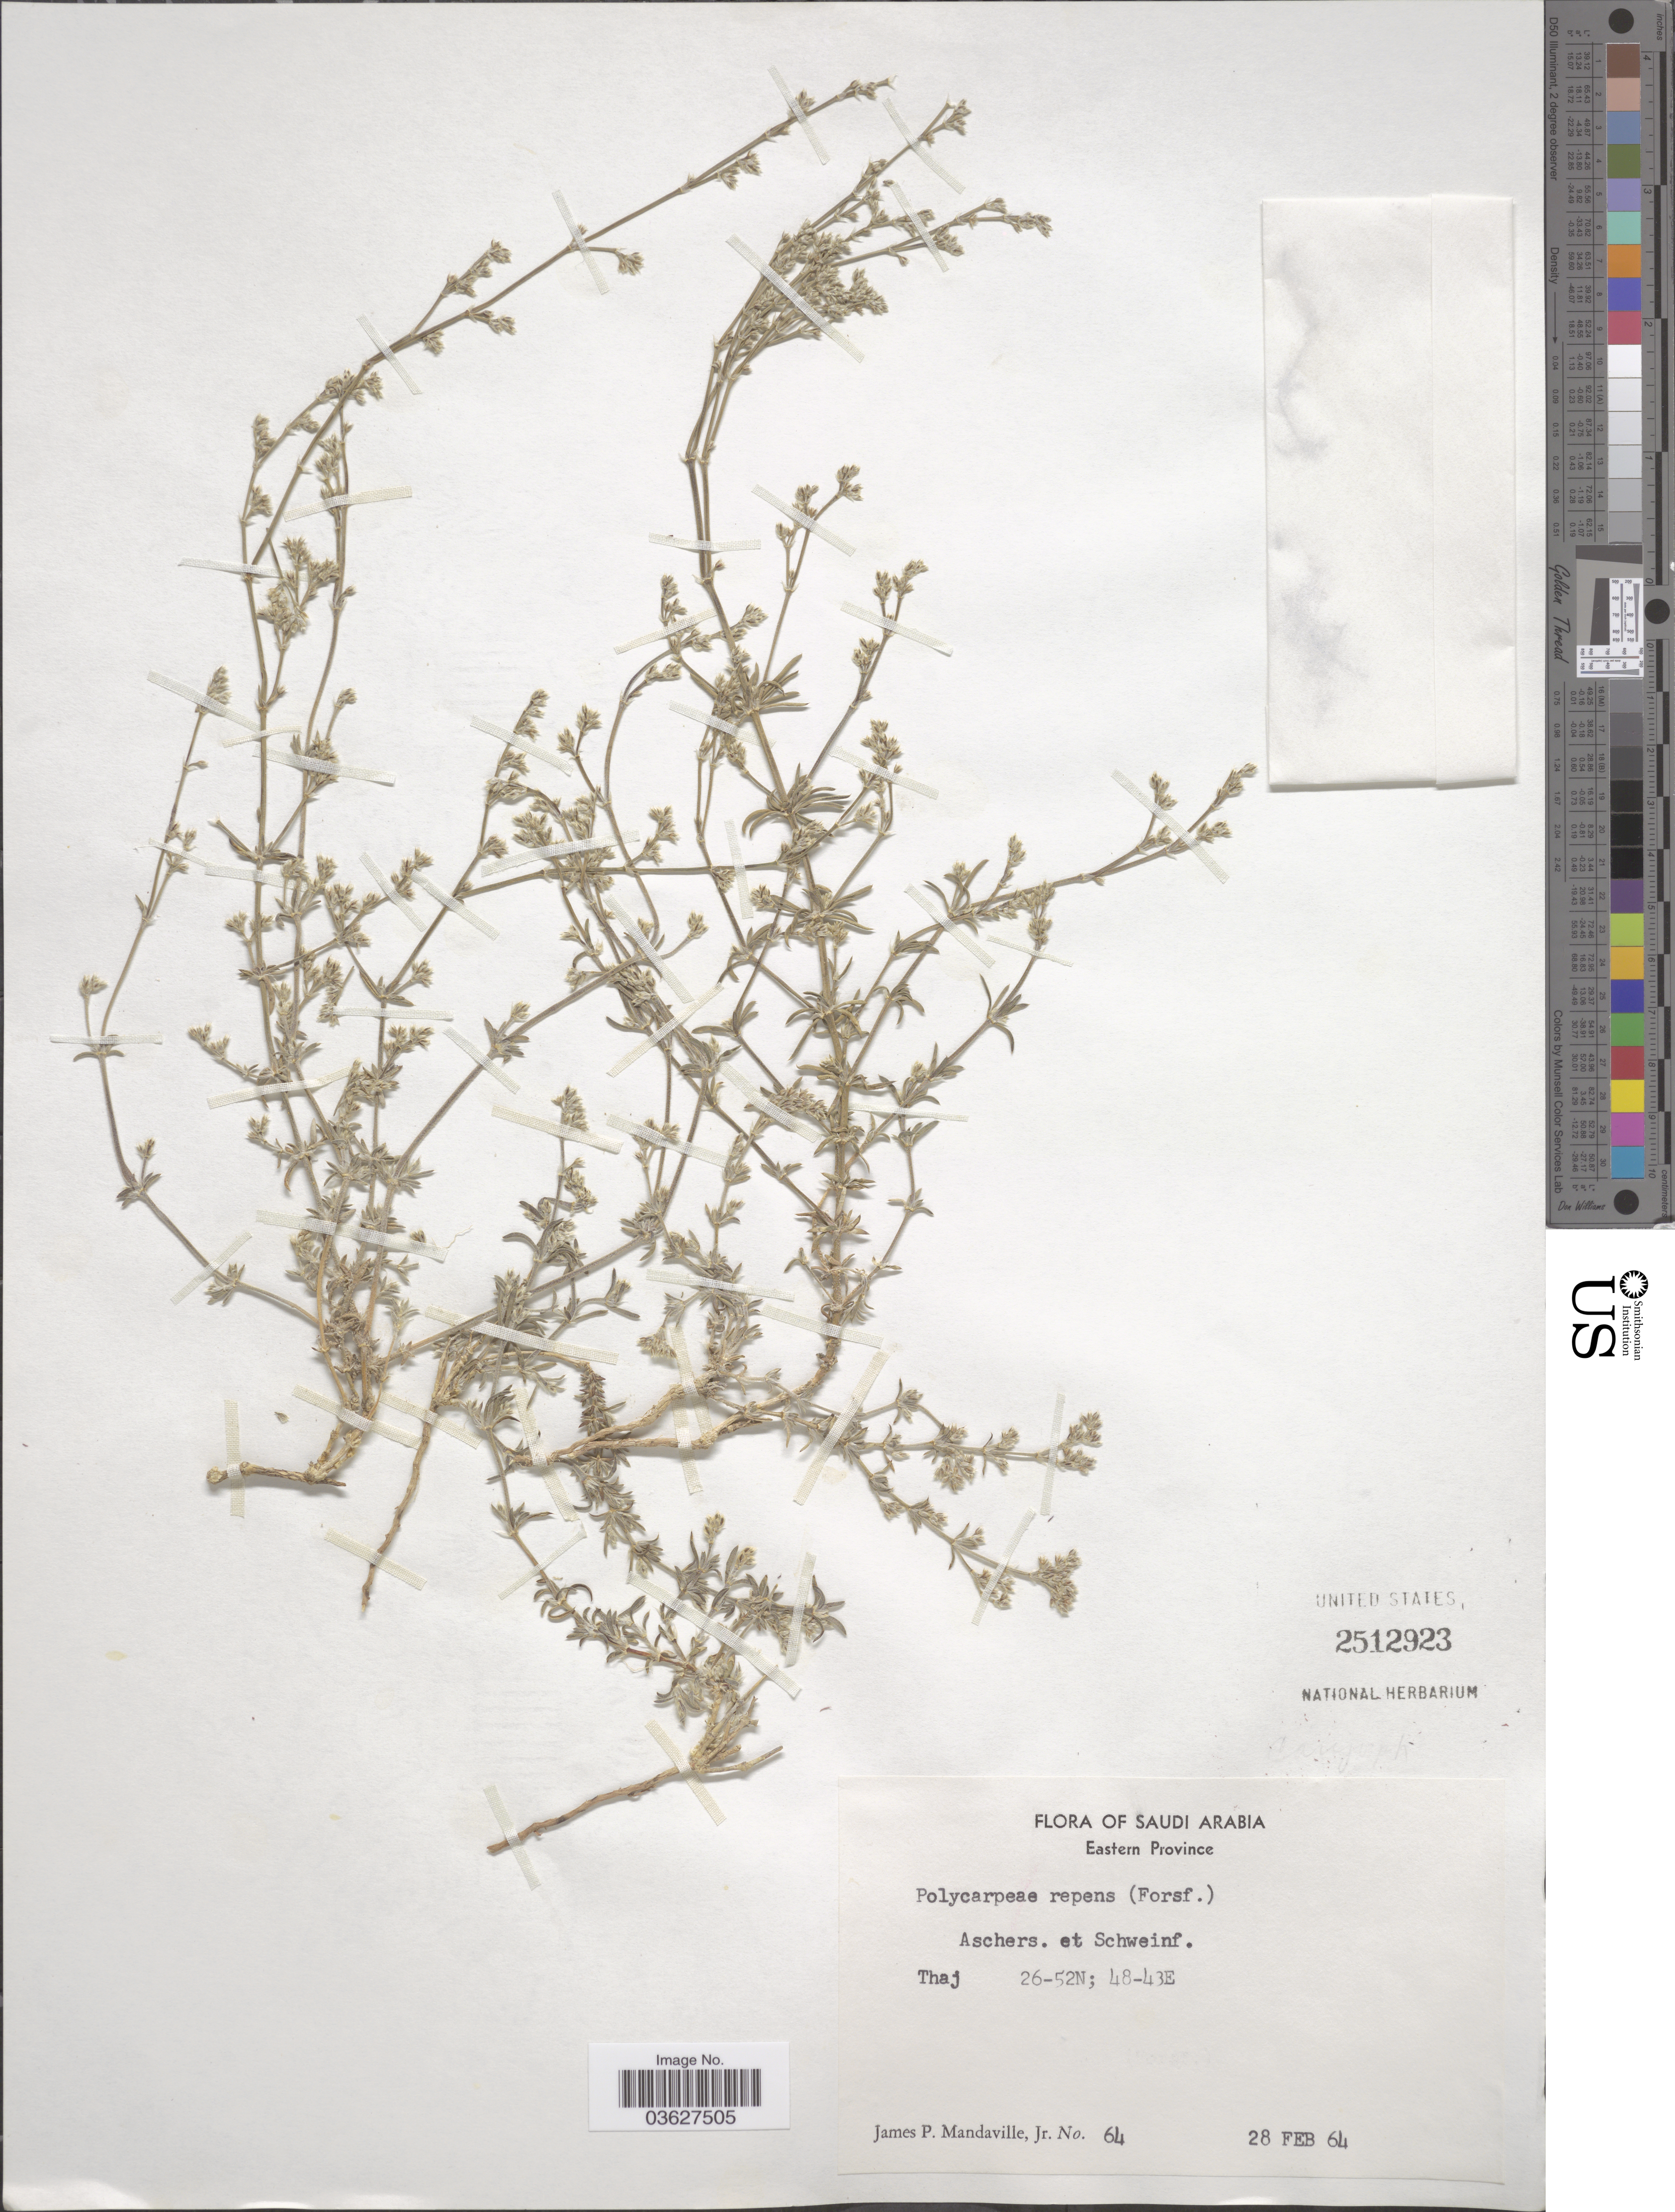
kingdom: Plantae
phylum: Tracheophyta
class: Magnoliopsida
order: Caryophyllales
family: Caryophyllaceae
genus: Polycarpaea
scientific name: Polycarpaea repens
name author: (Forssk.) Asch. & Schweinf.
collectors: J. Mandaville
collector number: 64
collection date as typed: Transcribed d/m/y: 28/2/64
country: Saudi Arabia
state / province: Ash Sharqiyah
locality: Eastern Province. Thaj.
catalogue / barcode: US 2512923